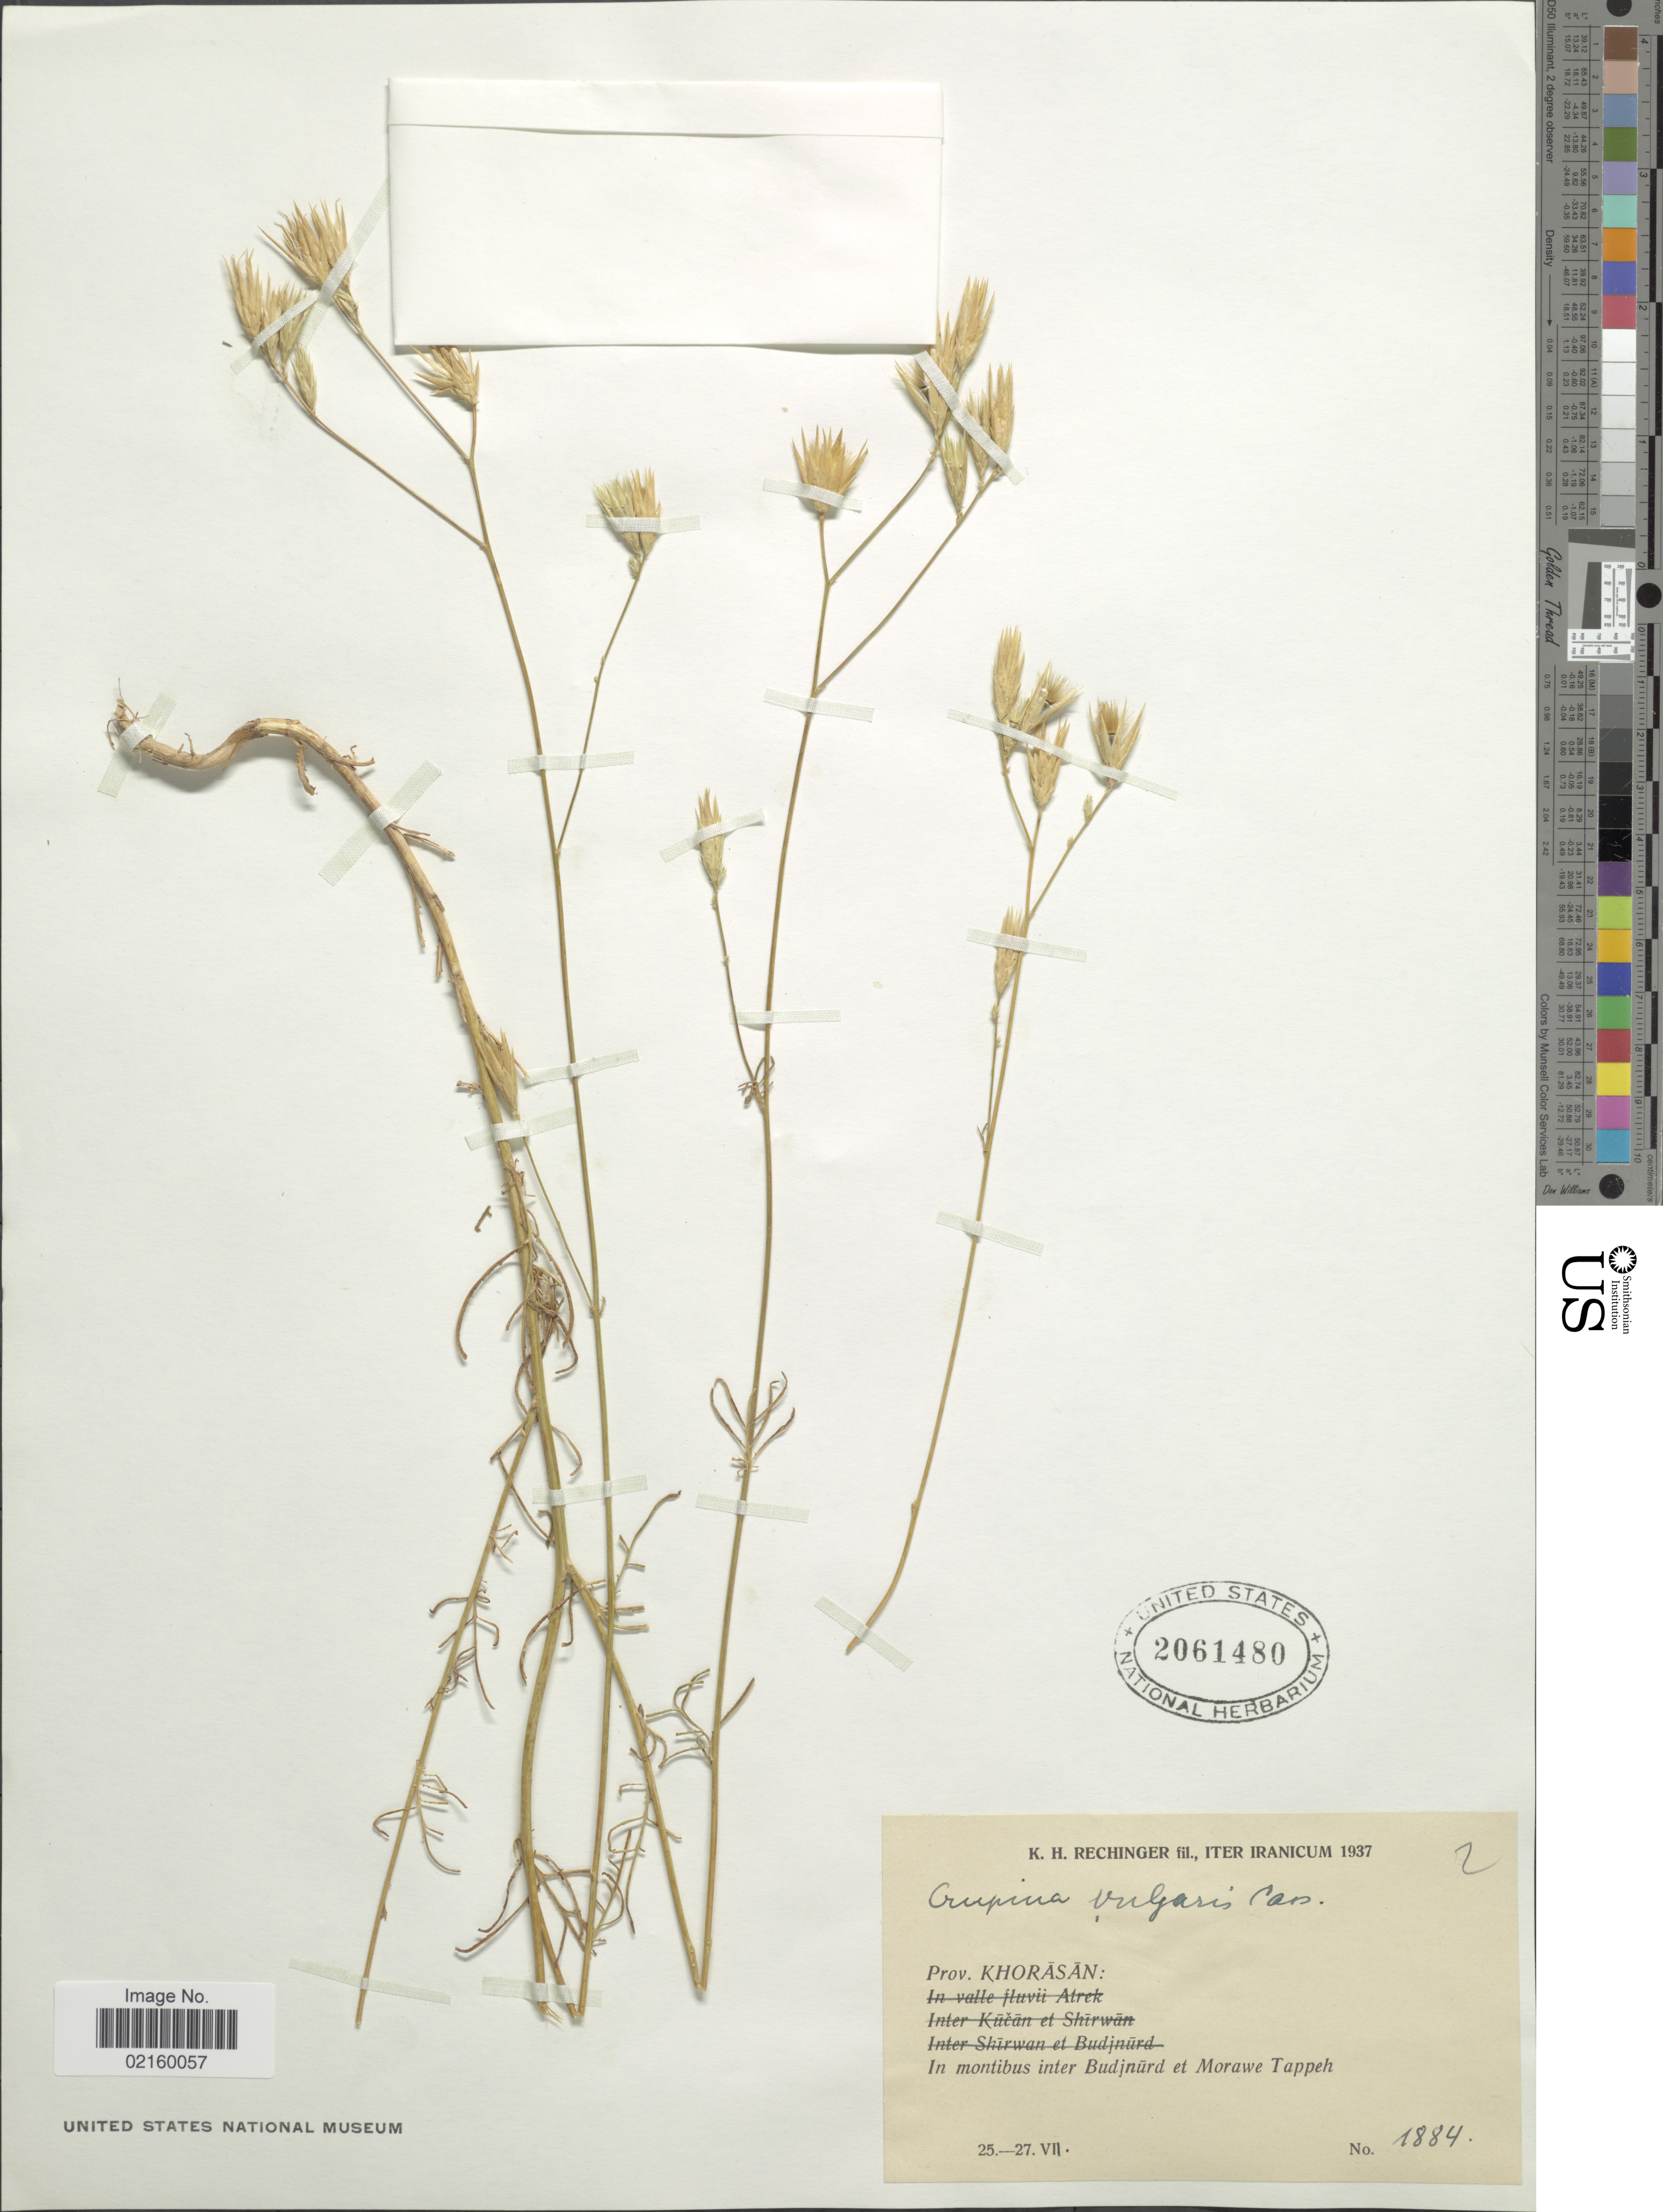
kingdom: Plantae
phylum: Tracheophyta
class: Magnoliopsida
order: Asterales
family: Asteraceae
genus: Crupina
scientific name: Crupina vulgaris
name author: Pers. ex Cass.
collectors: K. H. Rechinger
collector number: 1884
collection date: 1937-07-25/1937-07-27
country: Iran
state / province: Khorasan [obsolete]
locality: Iranicum, Prov. Khorasan, montibus inter Budjnurd et Morawe Tappeh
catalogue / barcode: US 2061480